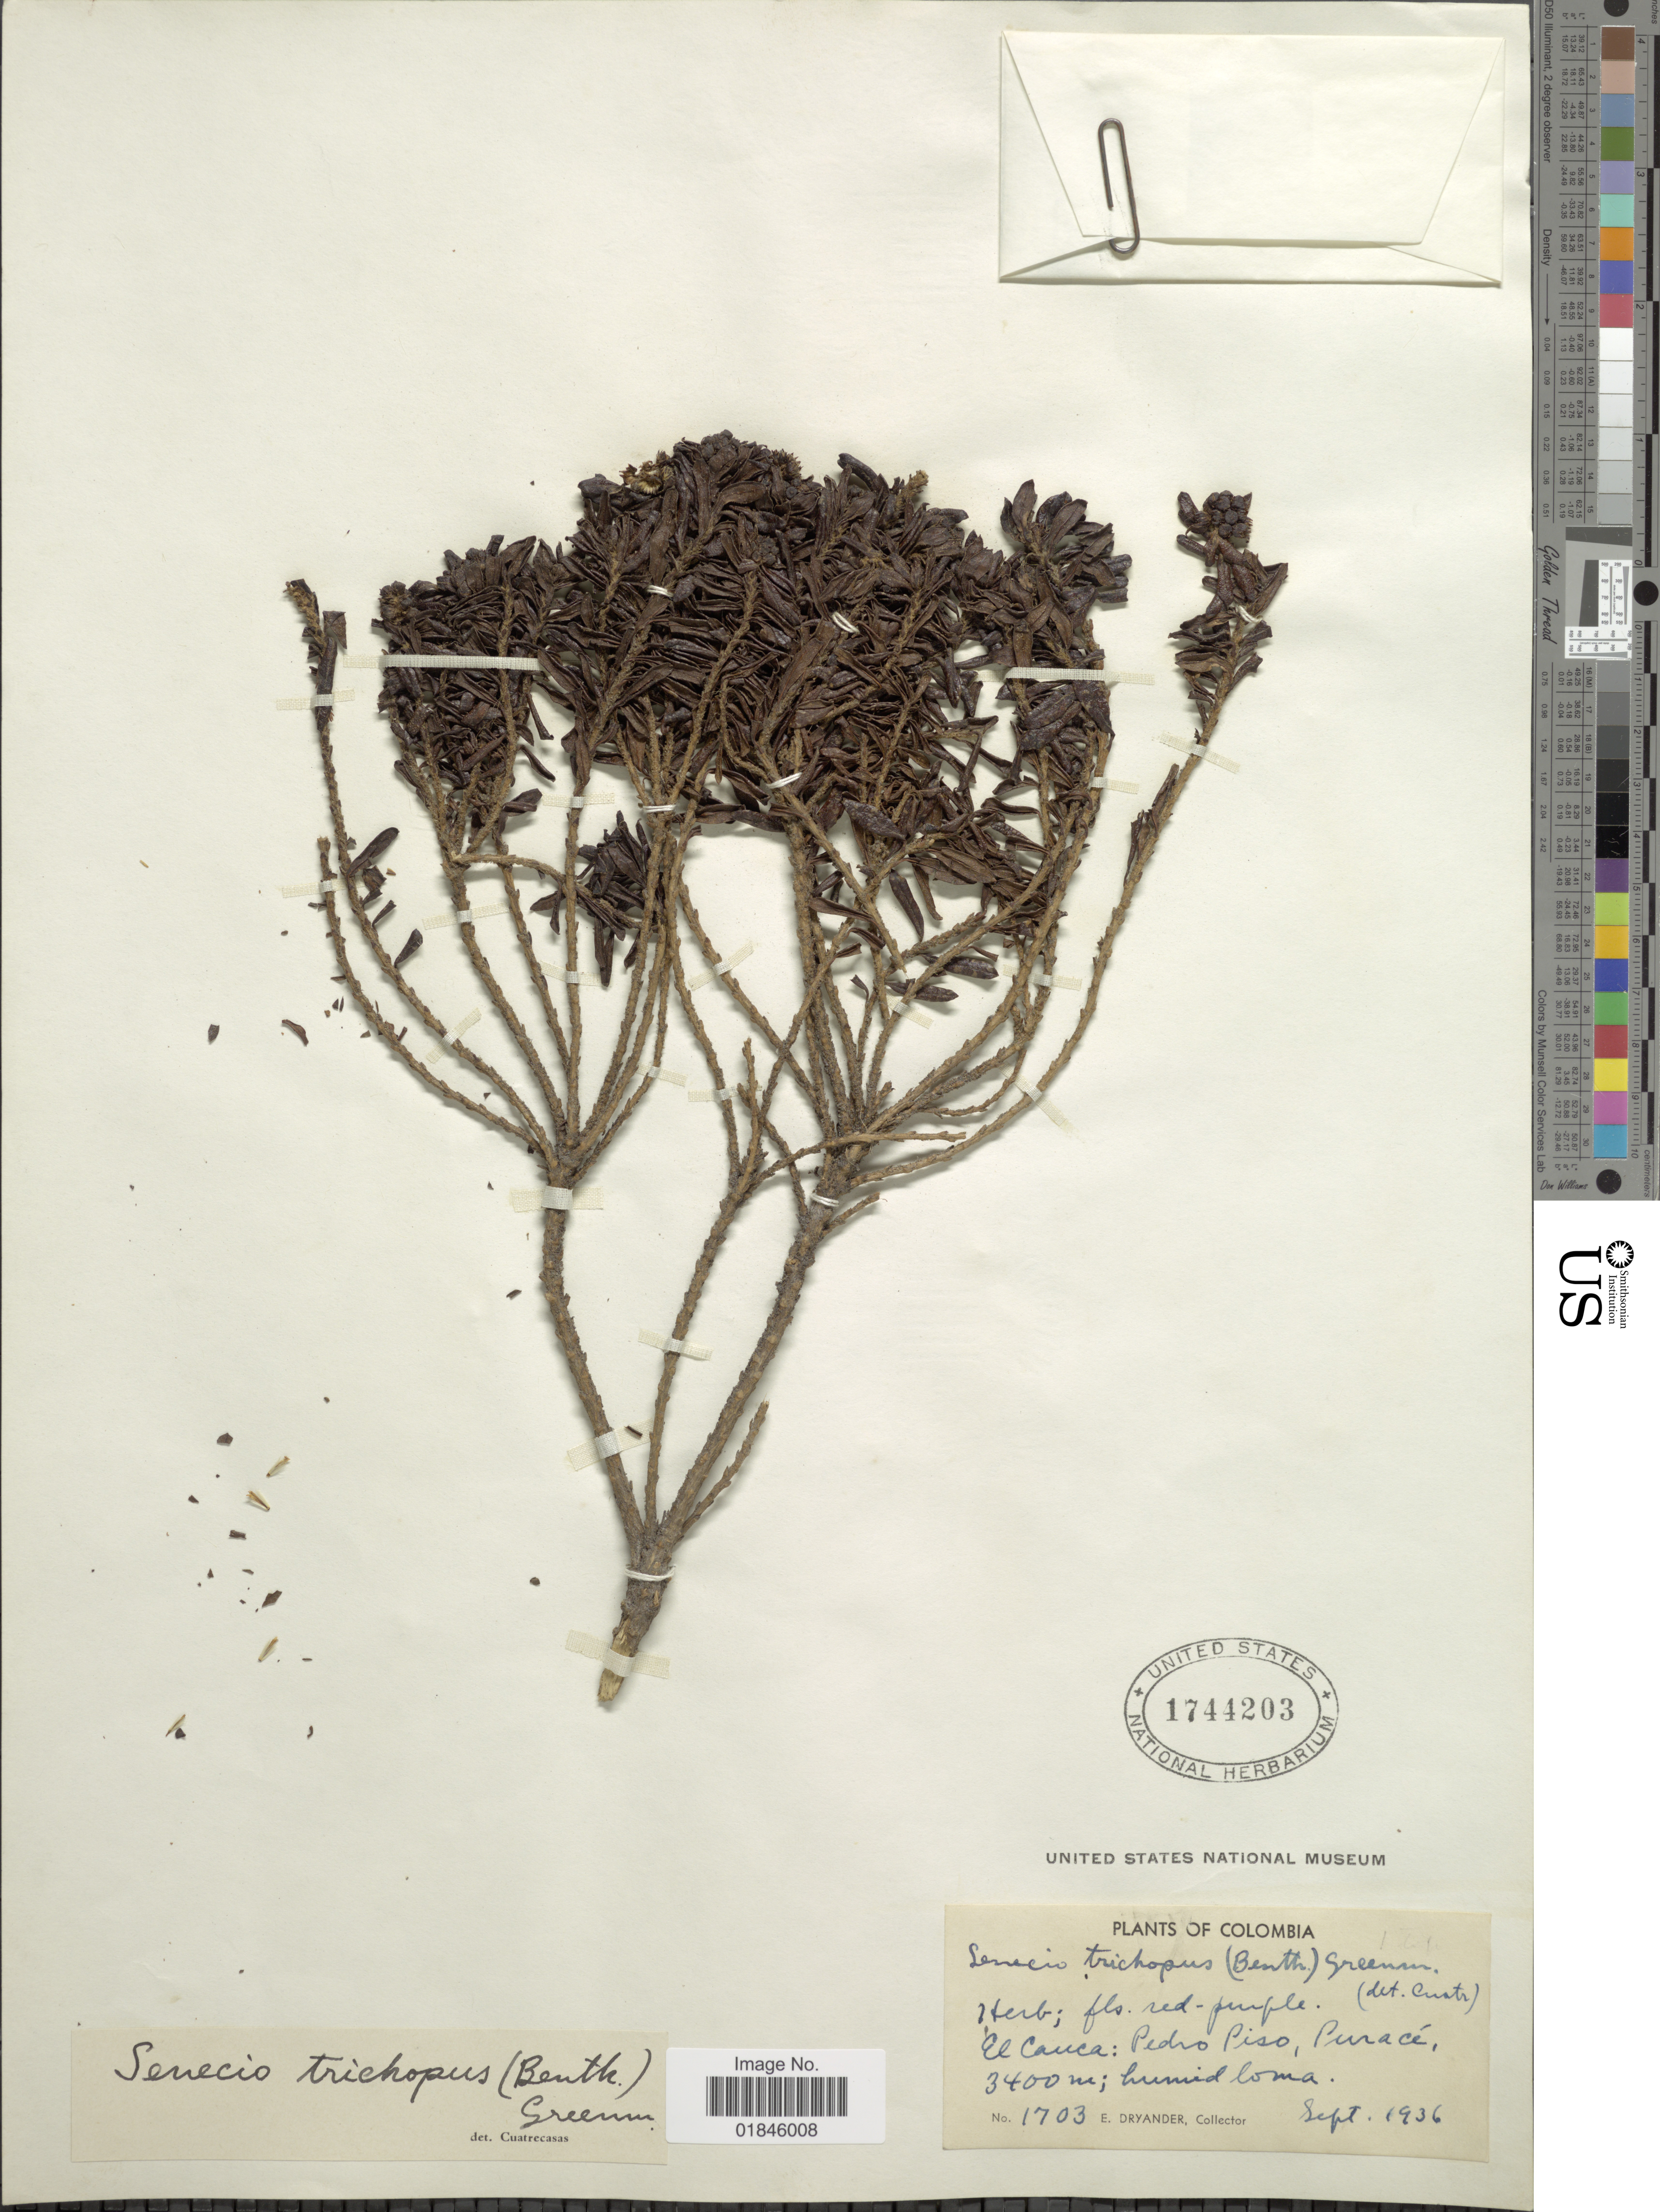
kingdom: Plantae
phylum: Tracheophyta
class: Magnoliopsida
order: Asterales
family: Asteraceae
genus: Pentacalia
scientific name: Pentacalia trichopus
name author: (Benth.) Cuatrec.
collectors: E. Dryander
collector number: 1703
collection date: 1936-09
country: Colombia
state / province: Cauca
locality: El Cauca: Pedro Piso, Puracé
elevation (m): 3400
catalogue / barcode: US 1744203